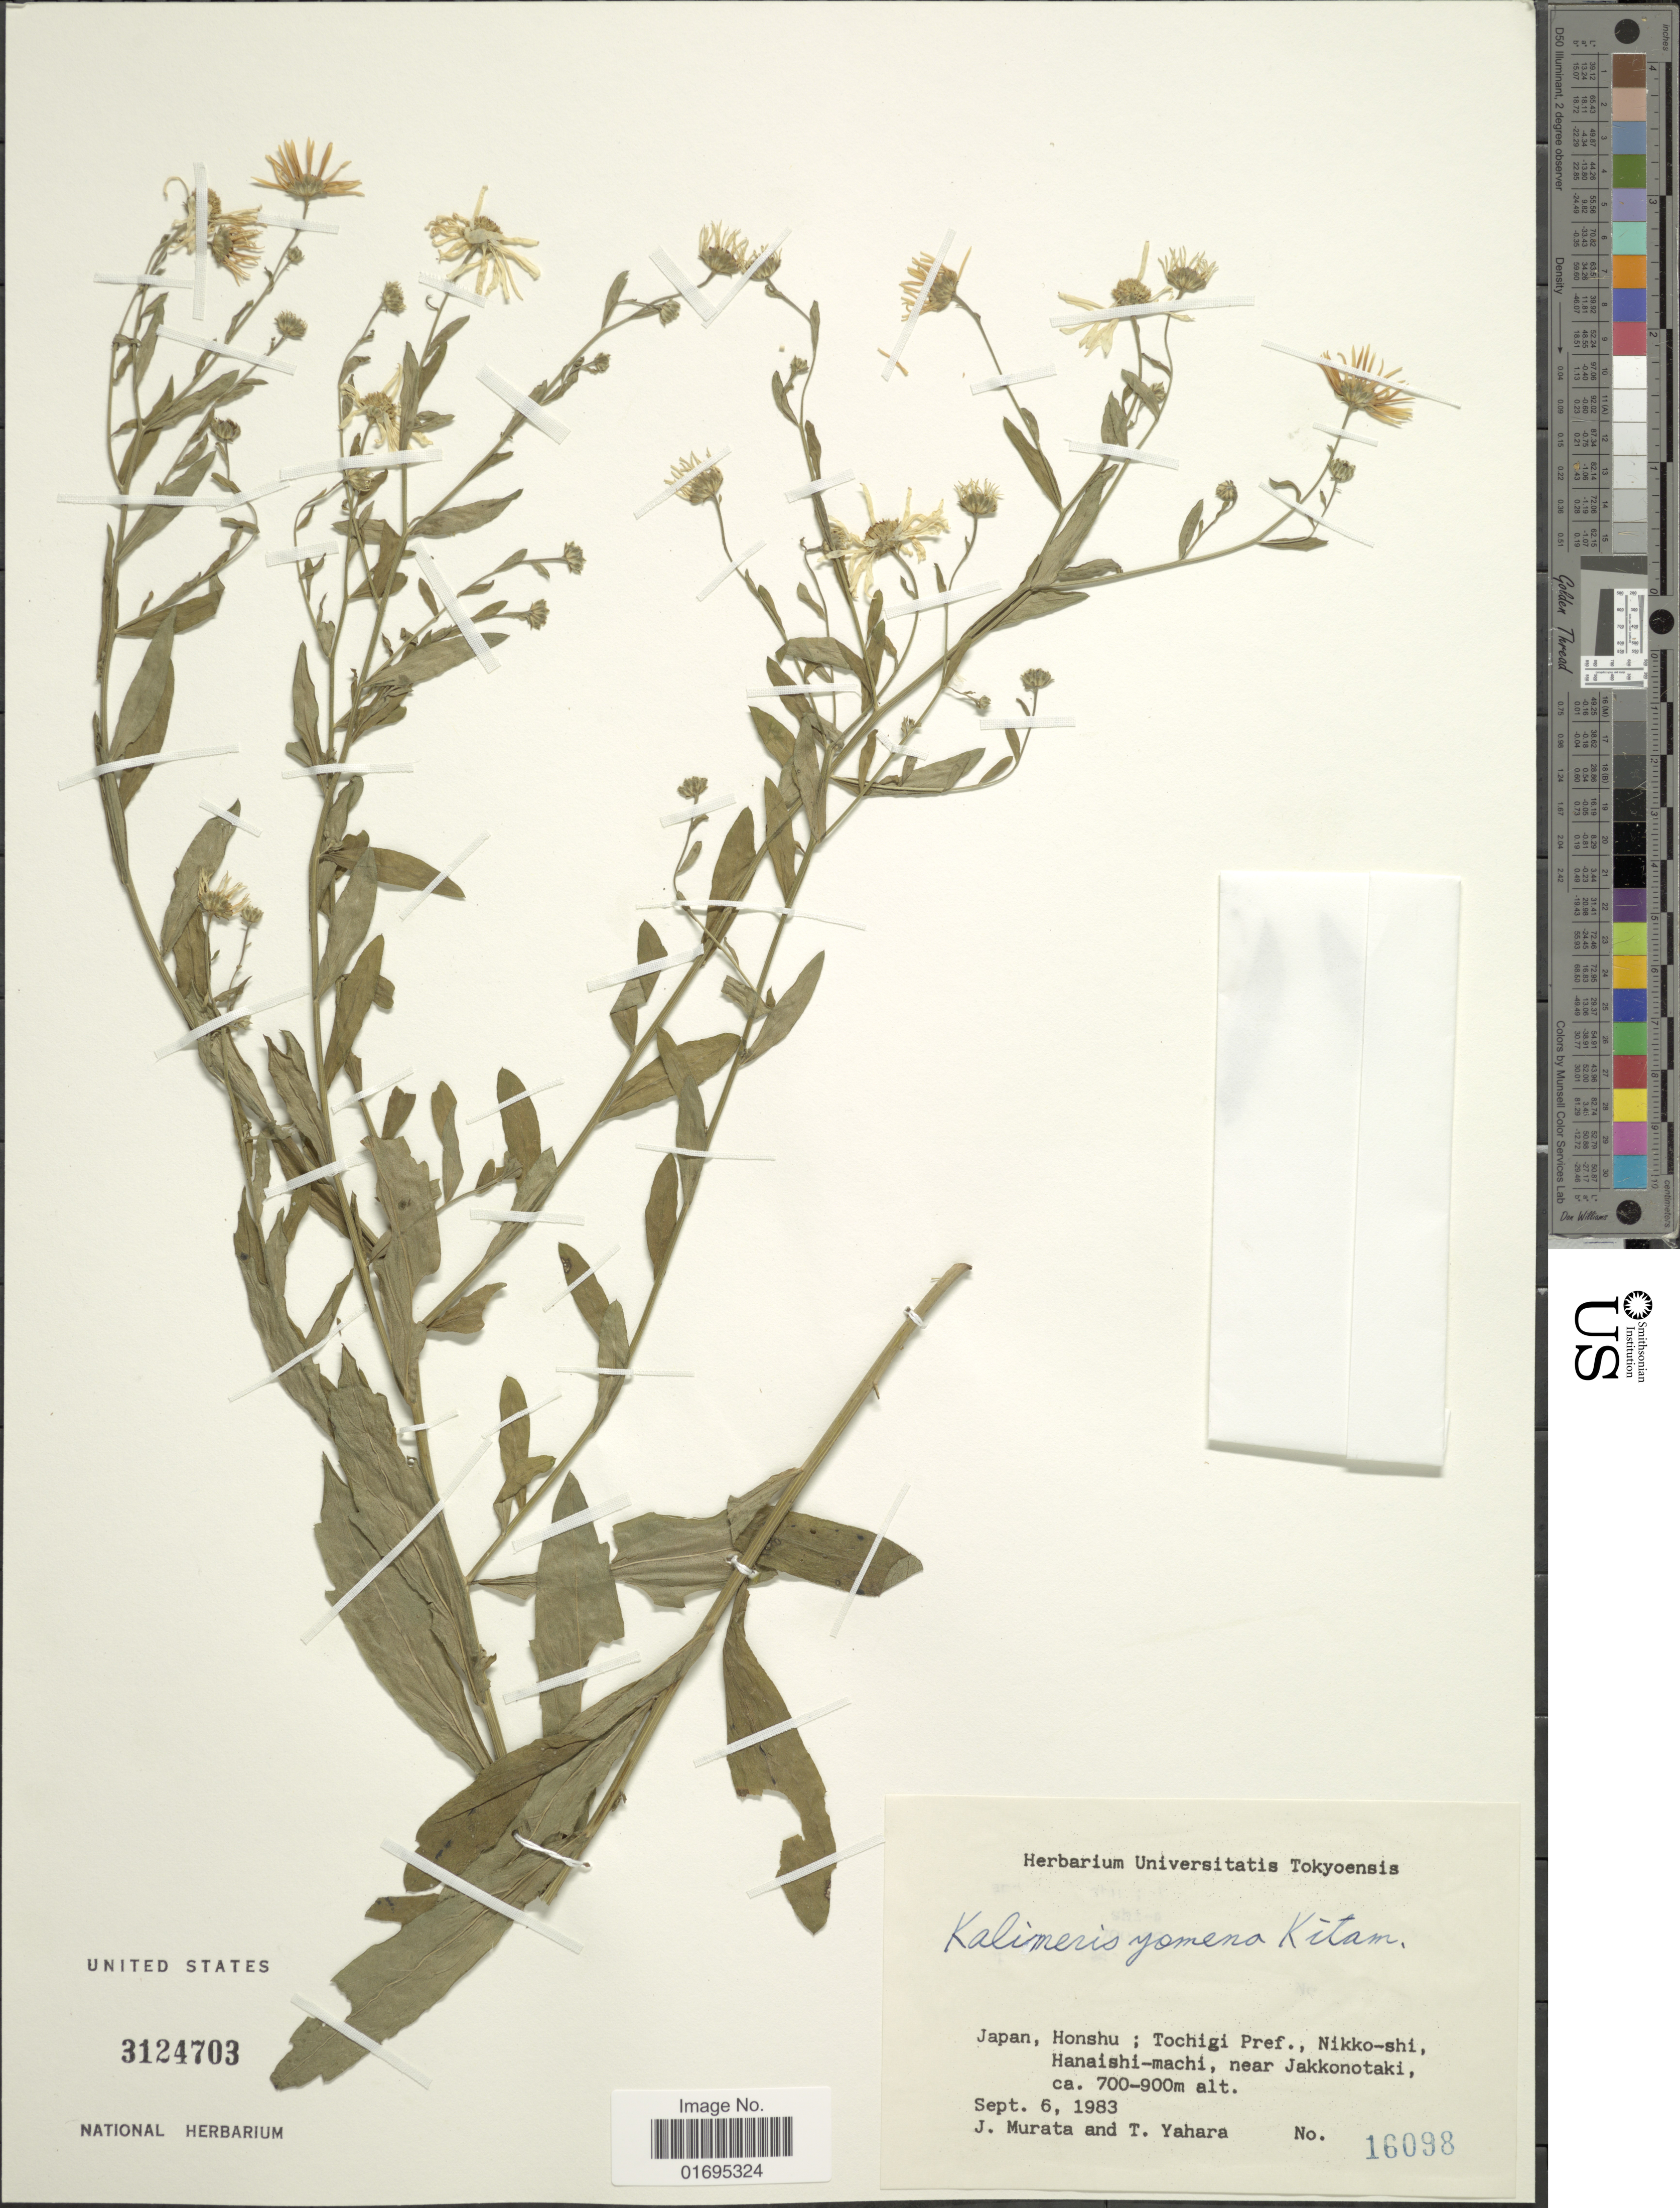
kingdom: Plantae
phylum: Tracheophyta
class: Magnoliopsida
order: Asterales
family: Asteraceae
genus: Kalimeris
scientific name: Kalimeris yomena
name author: (Kitam.) Kitam.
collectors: J. Murata & T. Yahara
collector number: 16098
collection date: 1983-09-06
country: Japan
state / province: Totigi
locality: Honshu; Tochigi Pref., Nikko-shi, Hanaishi-machi, near Jakkonotaki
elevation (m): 700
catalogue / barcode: US 3124703